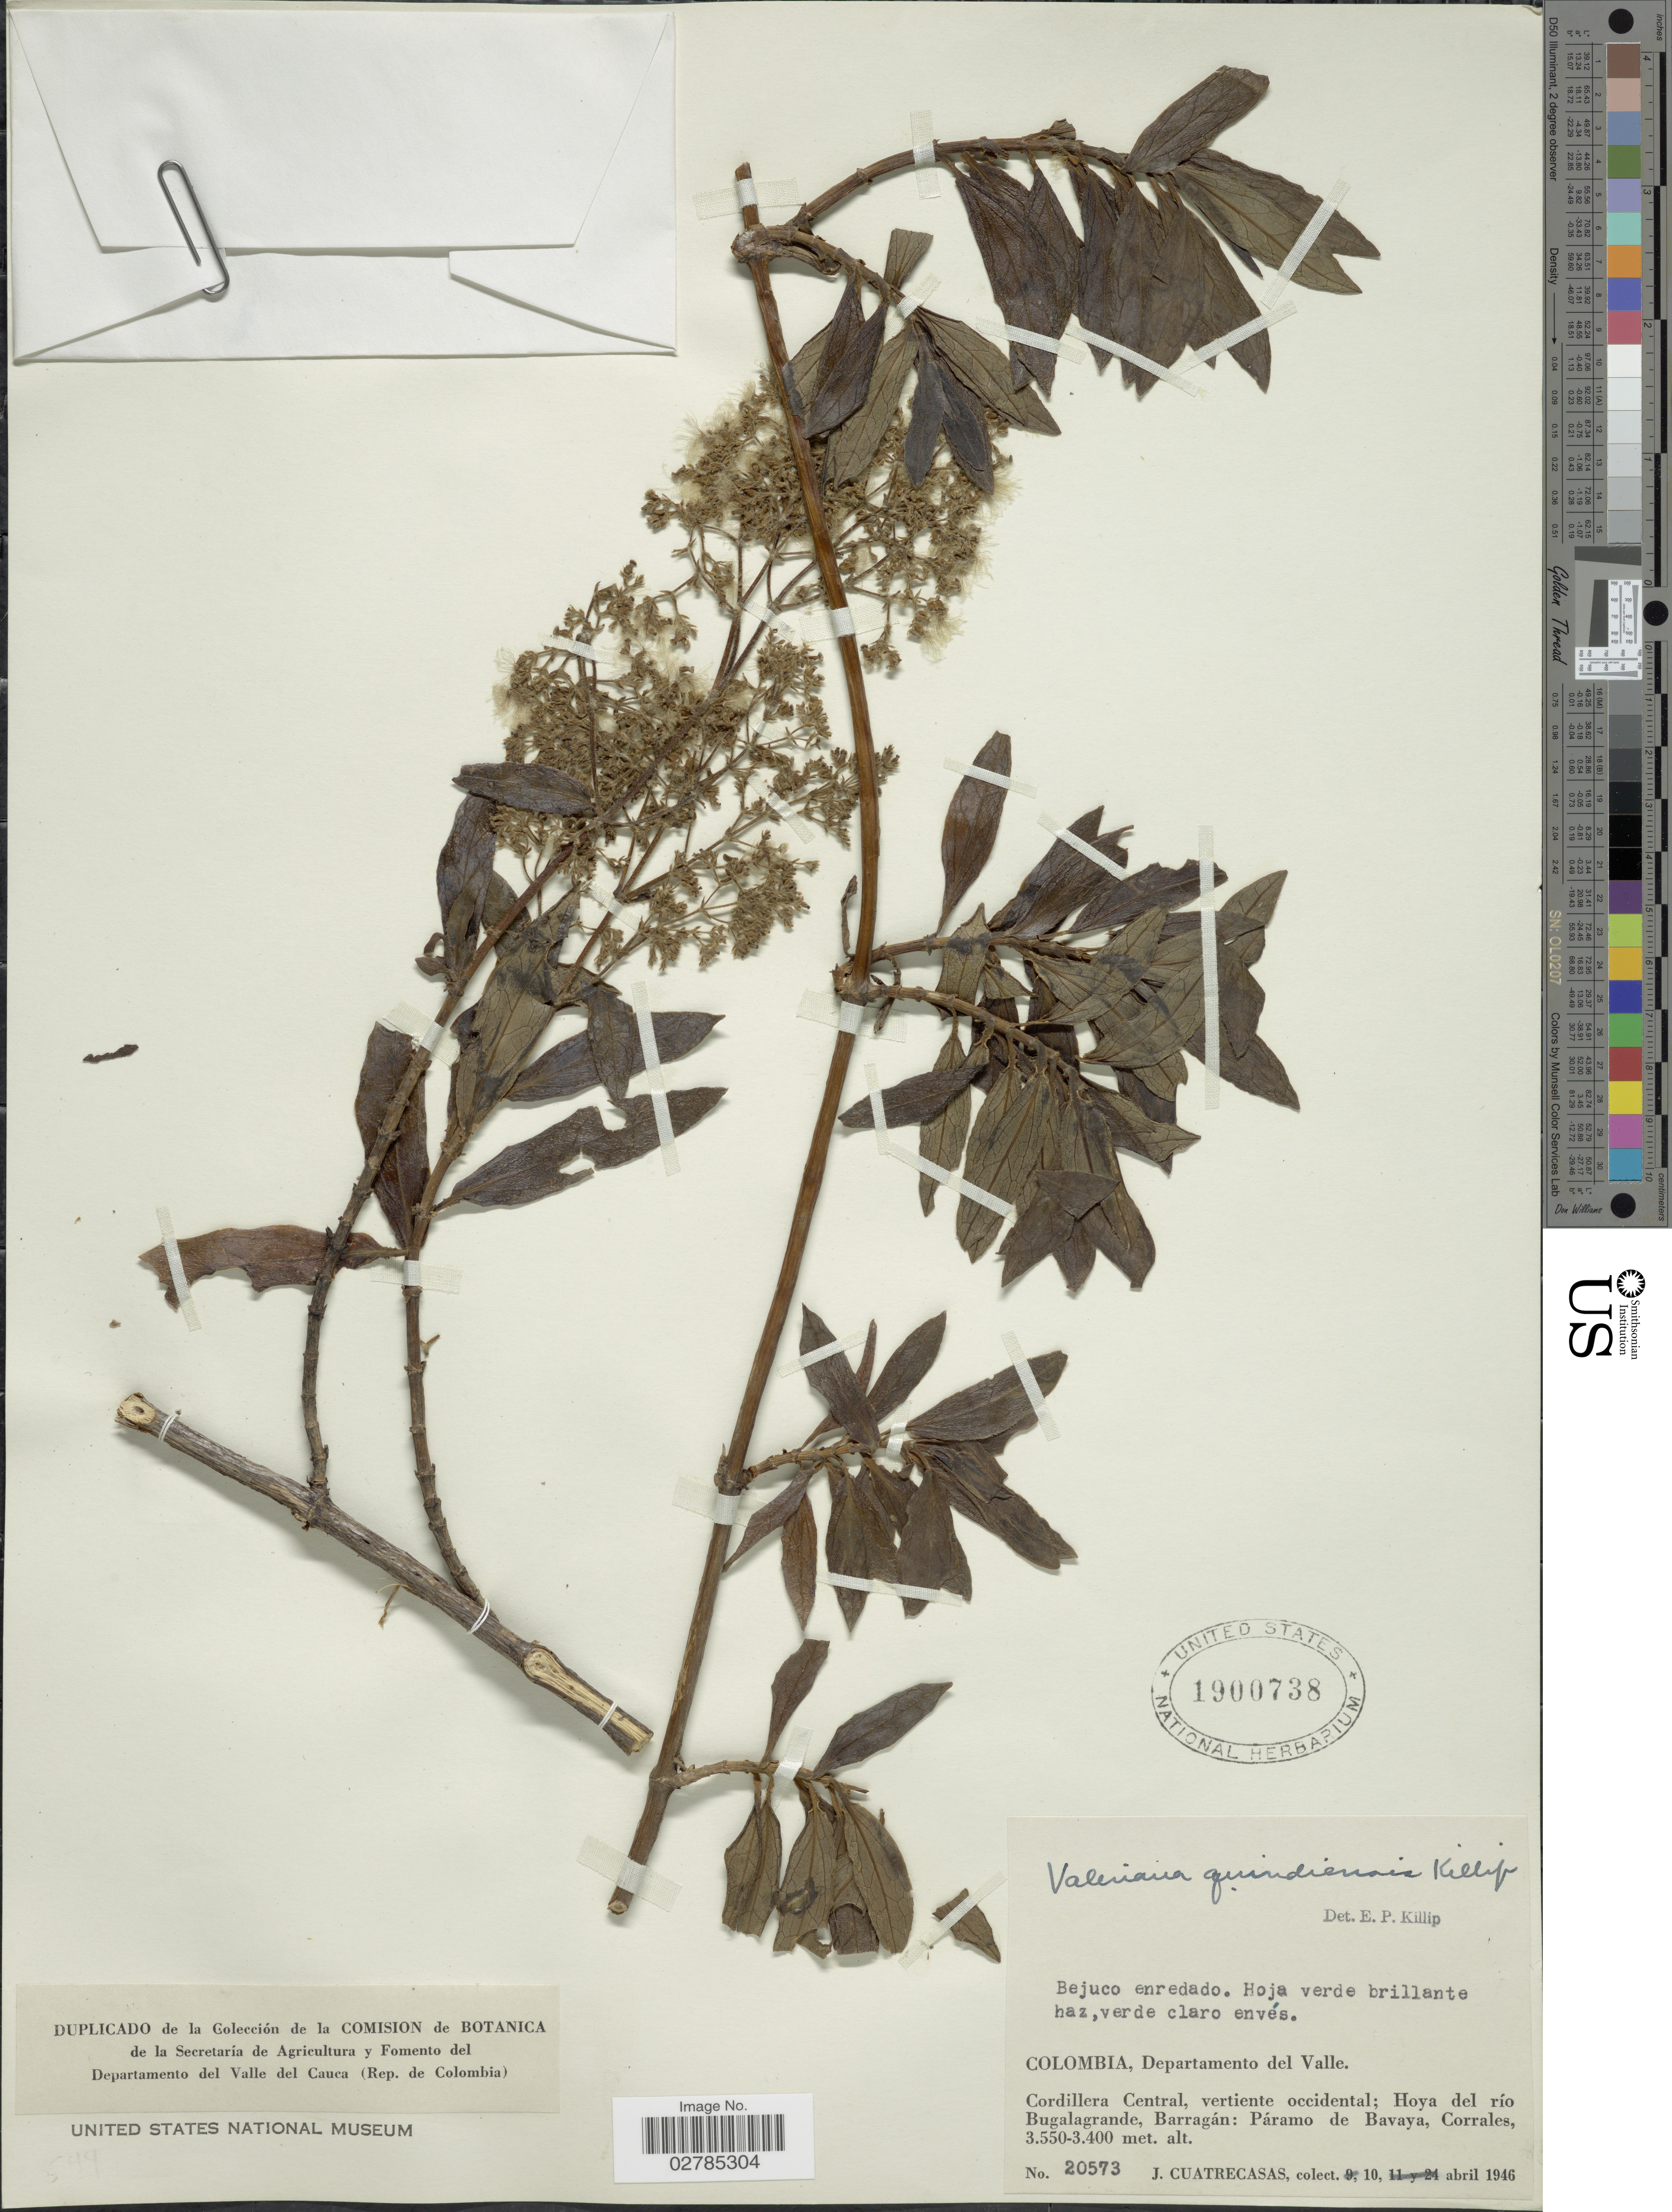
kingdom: Plantae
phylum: Tracheophyta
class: Magnoliopsida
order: Dipsacales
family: Caprifoliaceae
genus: Valeriana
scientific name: Valeriana quindiensis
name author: Killip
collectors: J. Cuatrecasas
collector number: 20573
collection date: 1946-04-10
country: Colombia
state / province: Valle del Cauca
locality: Departamento del Valle. Cordillera Central, vertiente occidental; Hoya del río Bugalagrande, Barragán: Páramo de Bavaya, Corrales.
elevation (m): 3400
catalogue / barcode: US 1900738